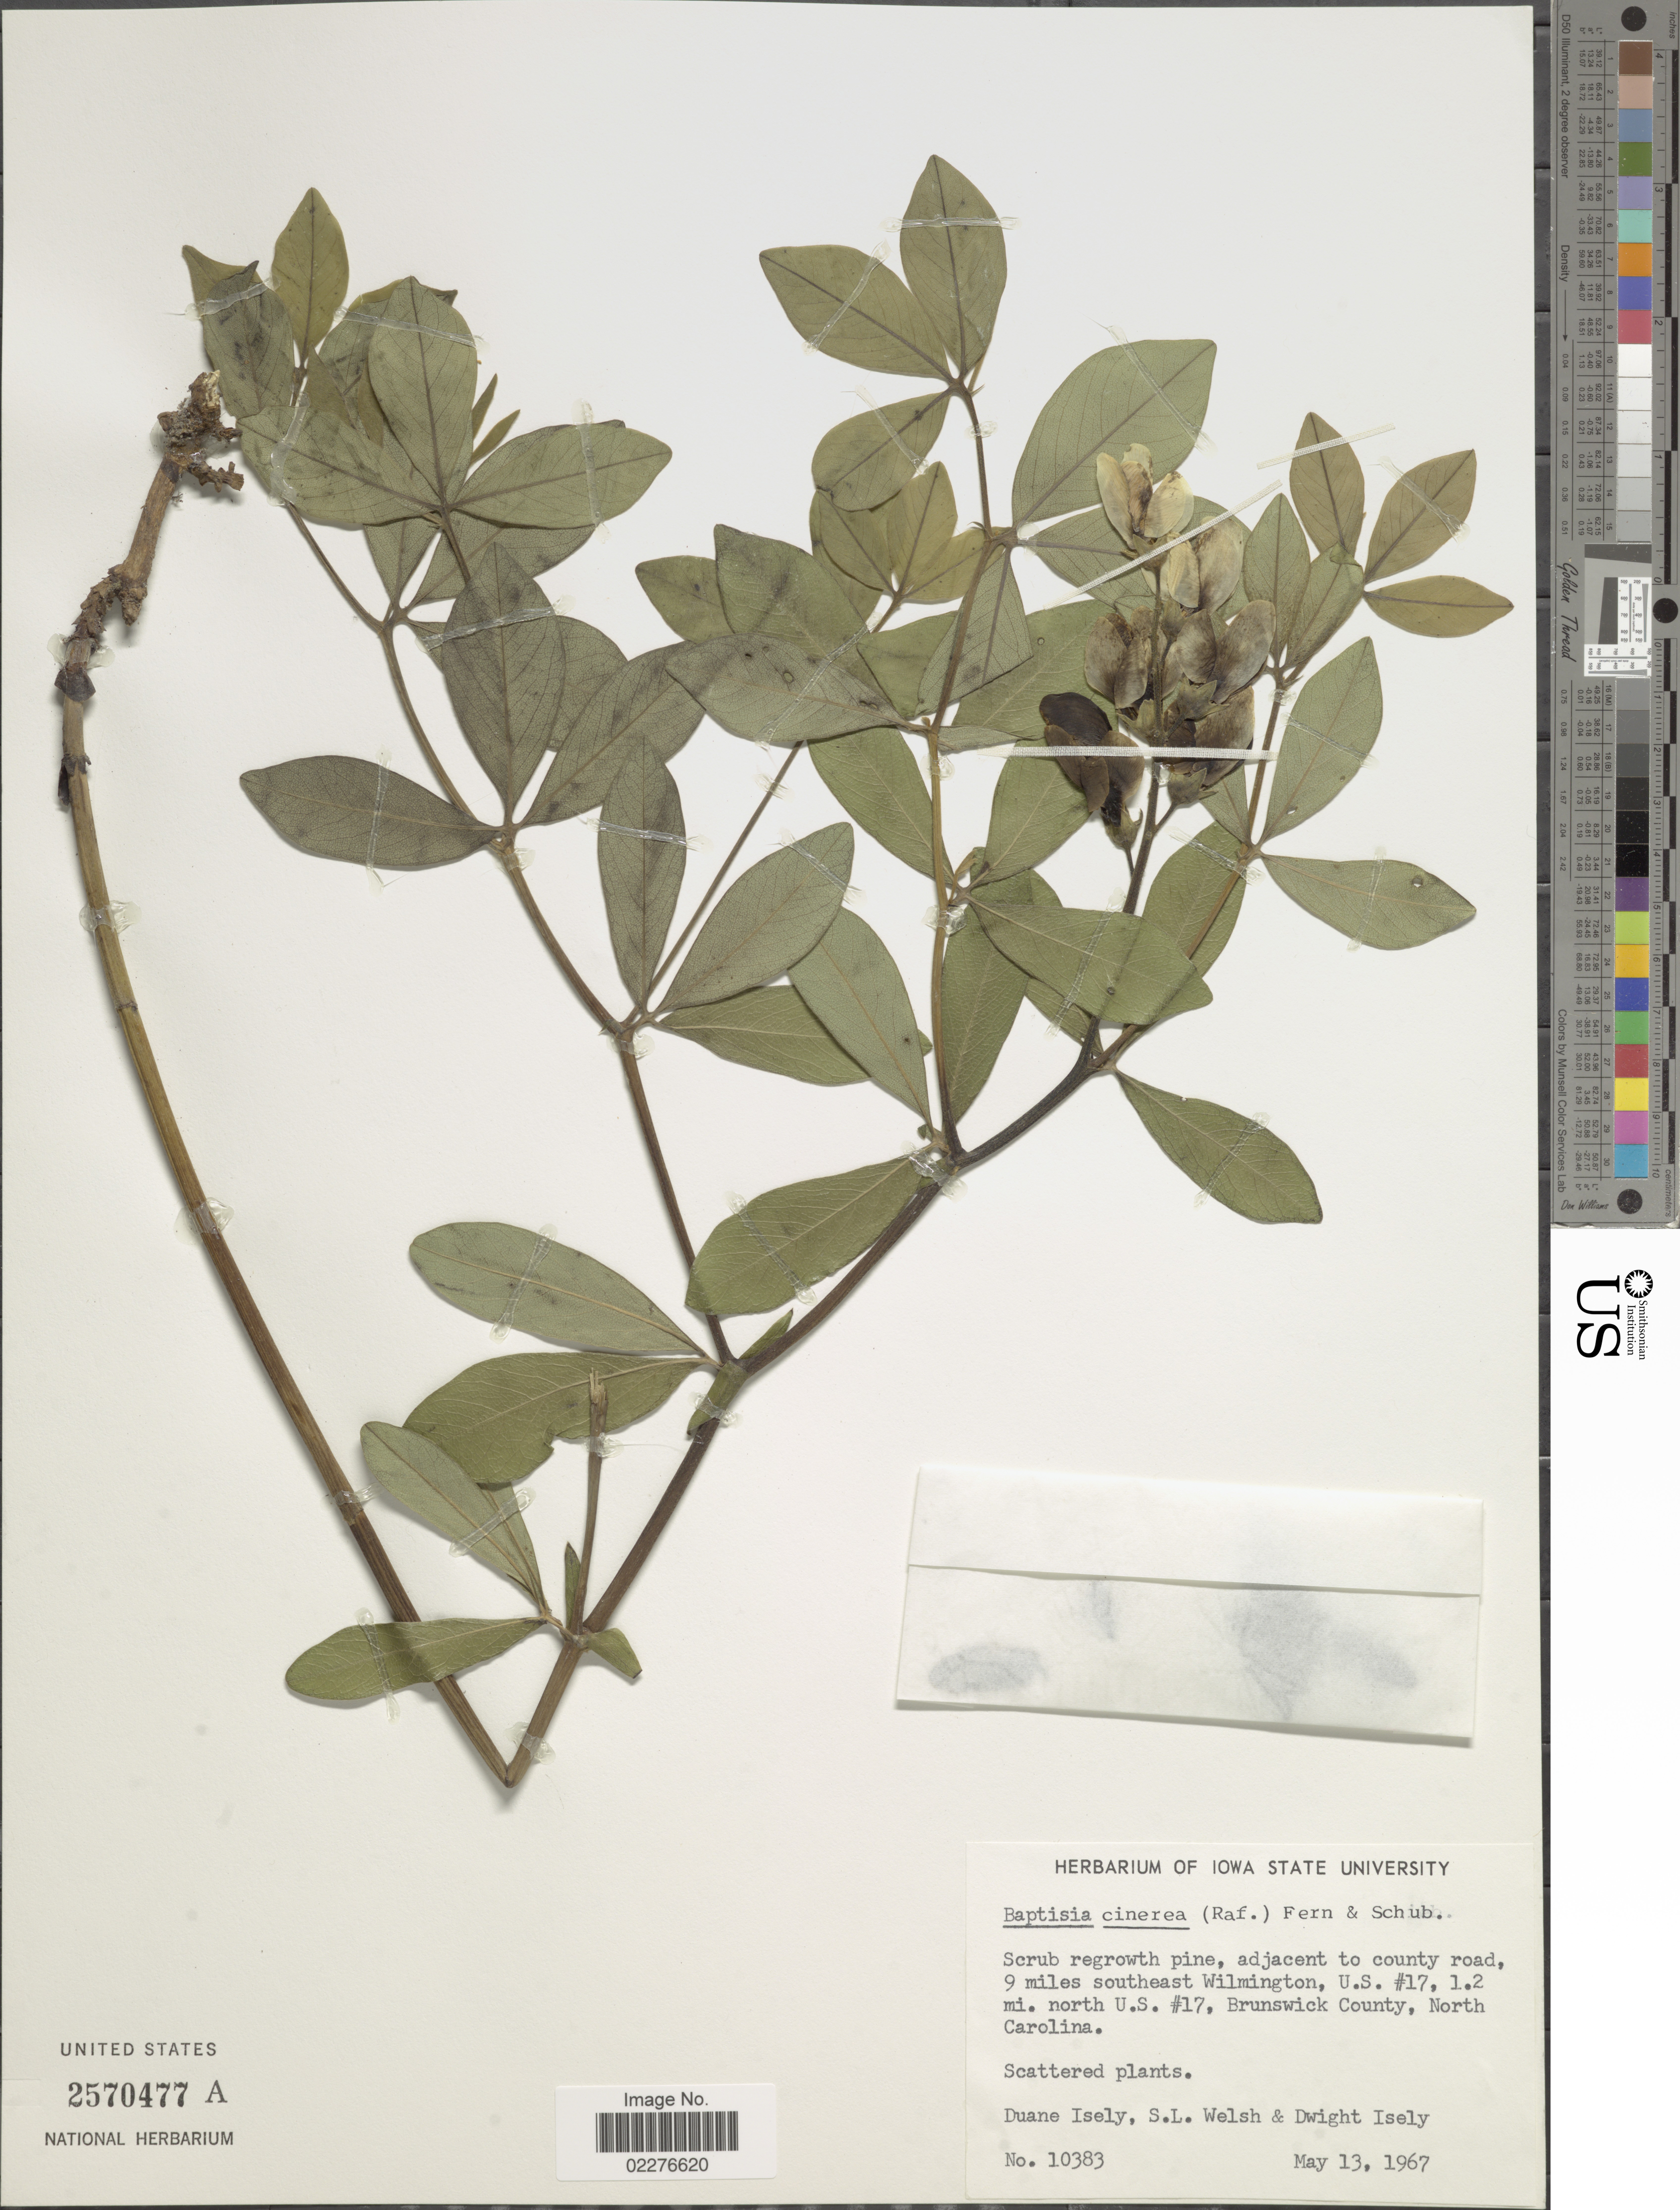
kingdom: Plantae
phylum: Tracheophyta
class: Magnoliopsida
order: Fabales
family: Fabaceae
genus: Baptisia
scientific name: Baptisia cinerea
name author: (Raf.) Fernald & B.G. Schub.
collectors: D. Isely, S. Welsh & D. Isely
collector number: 10383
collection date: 1967-05-13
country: United States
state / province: North Carolina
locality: Adjacent to county road, 9 miles southeast Wilmington, U.S. #17, 1.2 mi north U.S. # 17, Brunswick County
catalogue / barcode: US 2570477A